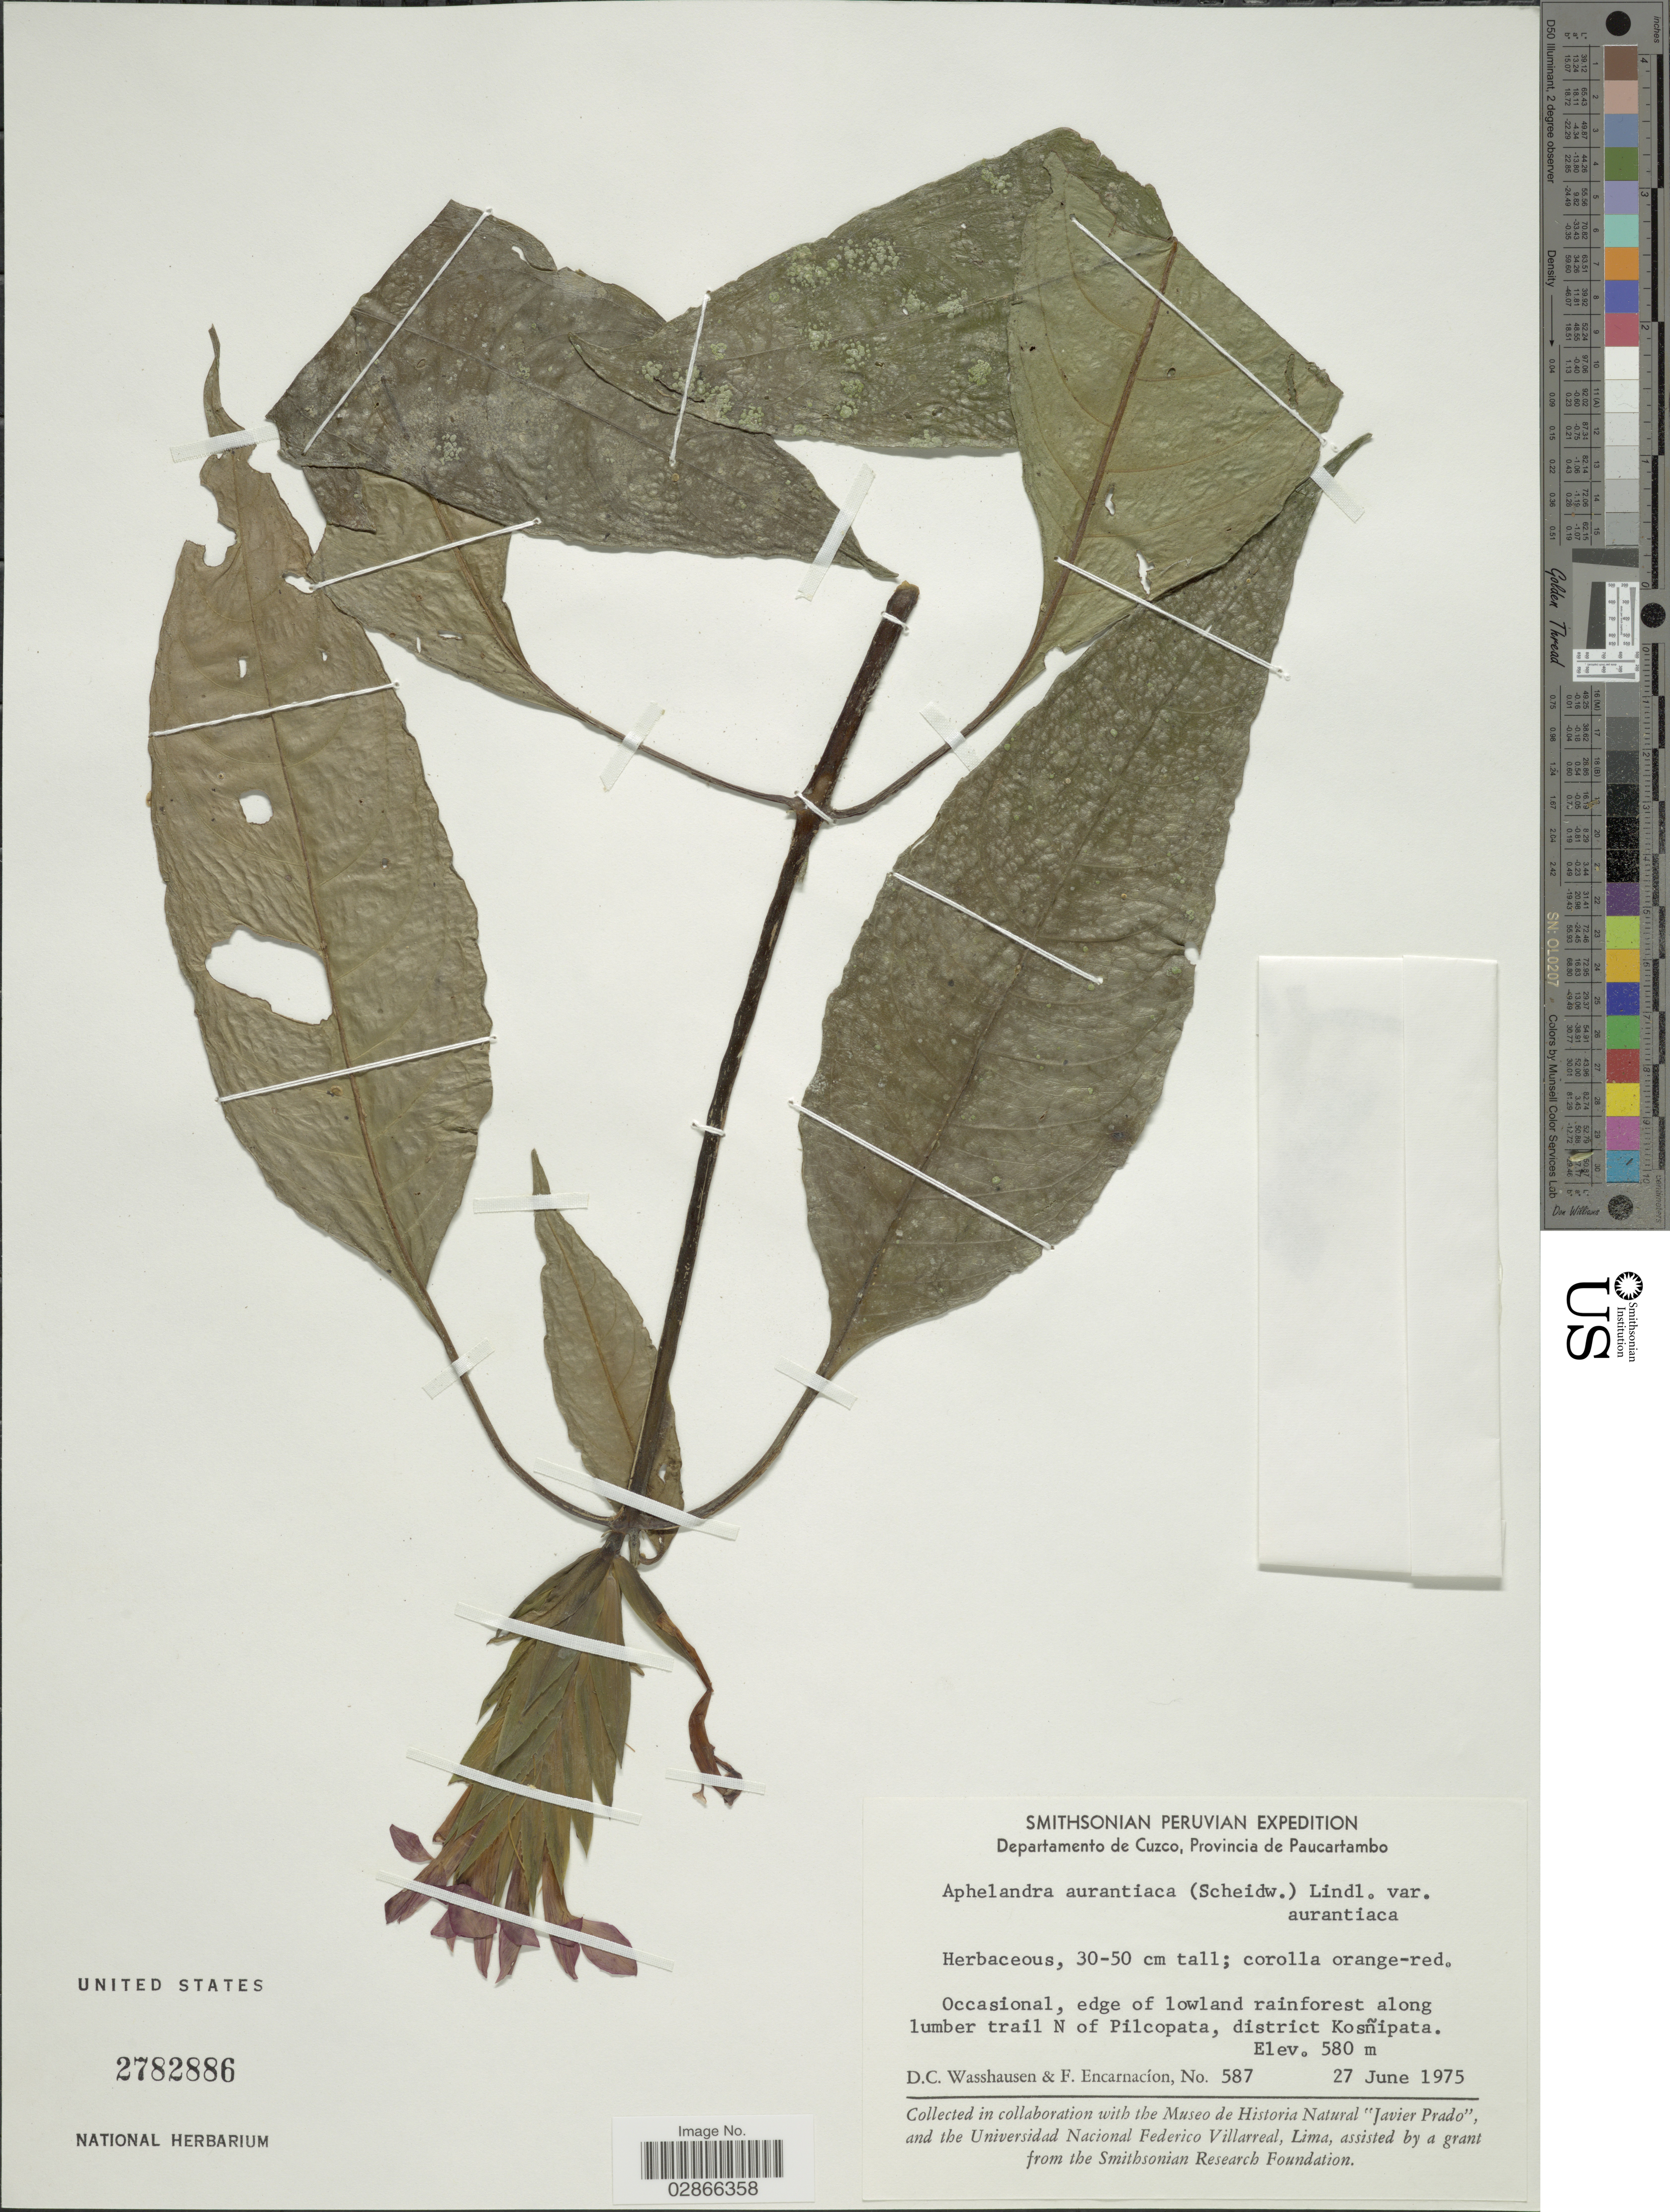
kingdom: Plantae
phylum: Tracheophyta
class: Magnoliopsida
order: Lamiales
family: Acanthaceae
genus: Aphelandra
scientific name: Aphelandra aurantiaca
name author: (Scheidw.) Lindl.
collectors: D. C. Wasshausen & F. Encarnación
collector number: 587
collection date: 1975-06-27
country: Peru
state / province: Cusco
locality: Provincia de Paucartambo. Along lumber trail N of Pilcopata, district Kosñipata.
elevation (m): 580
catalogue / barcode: US 2782886